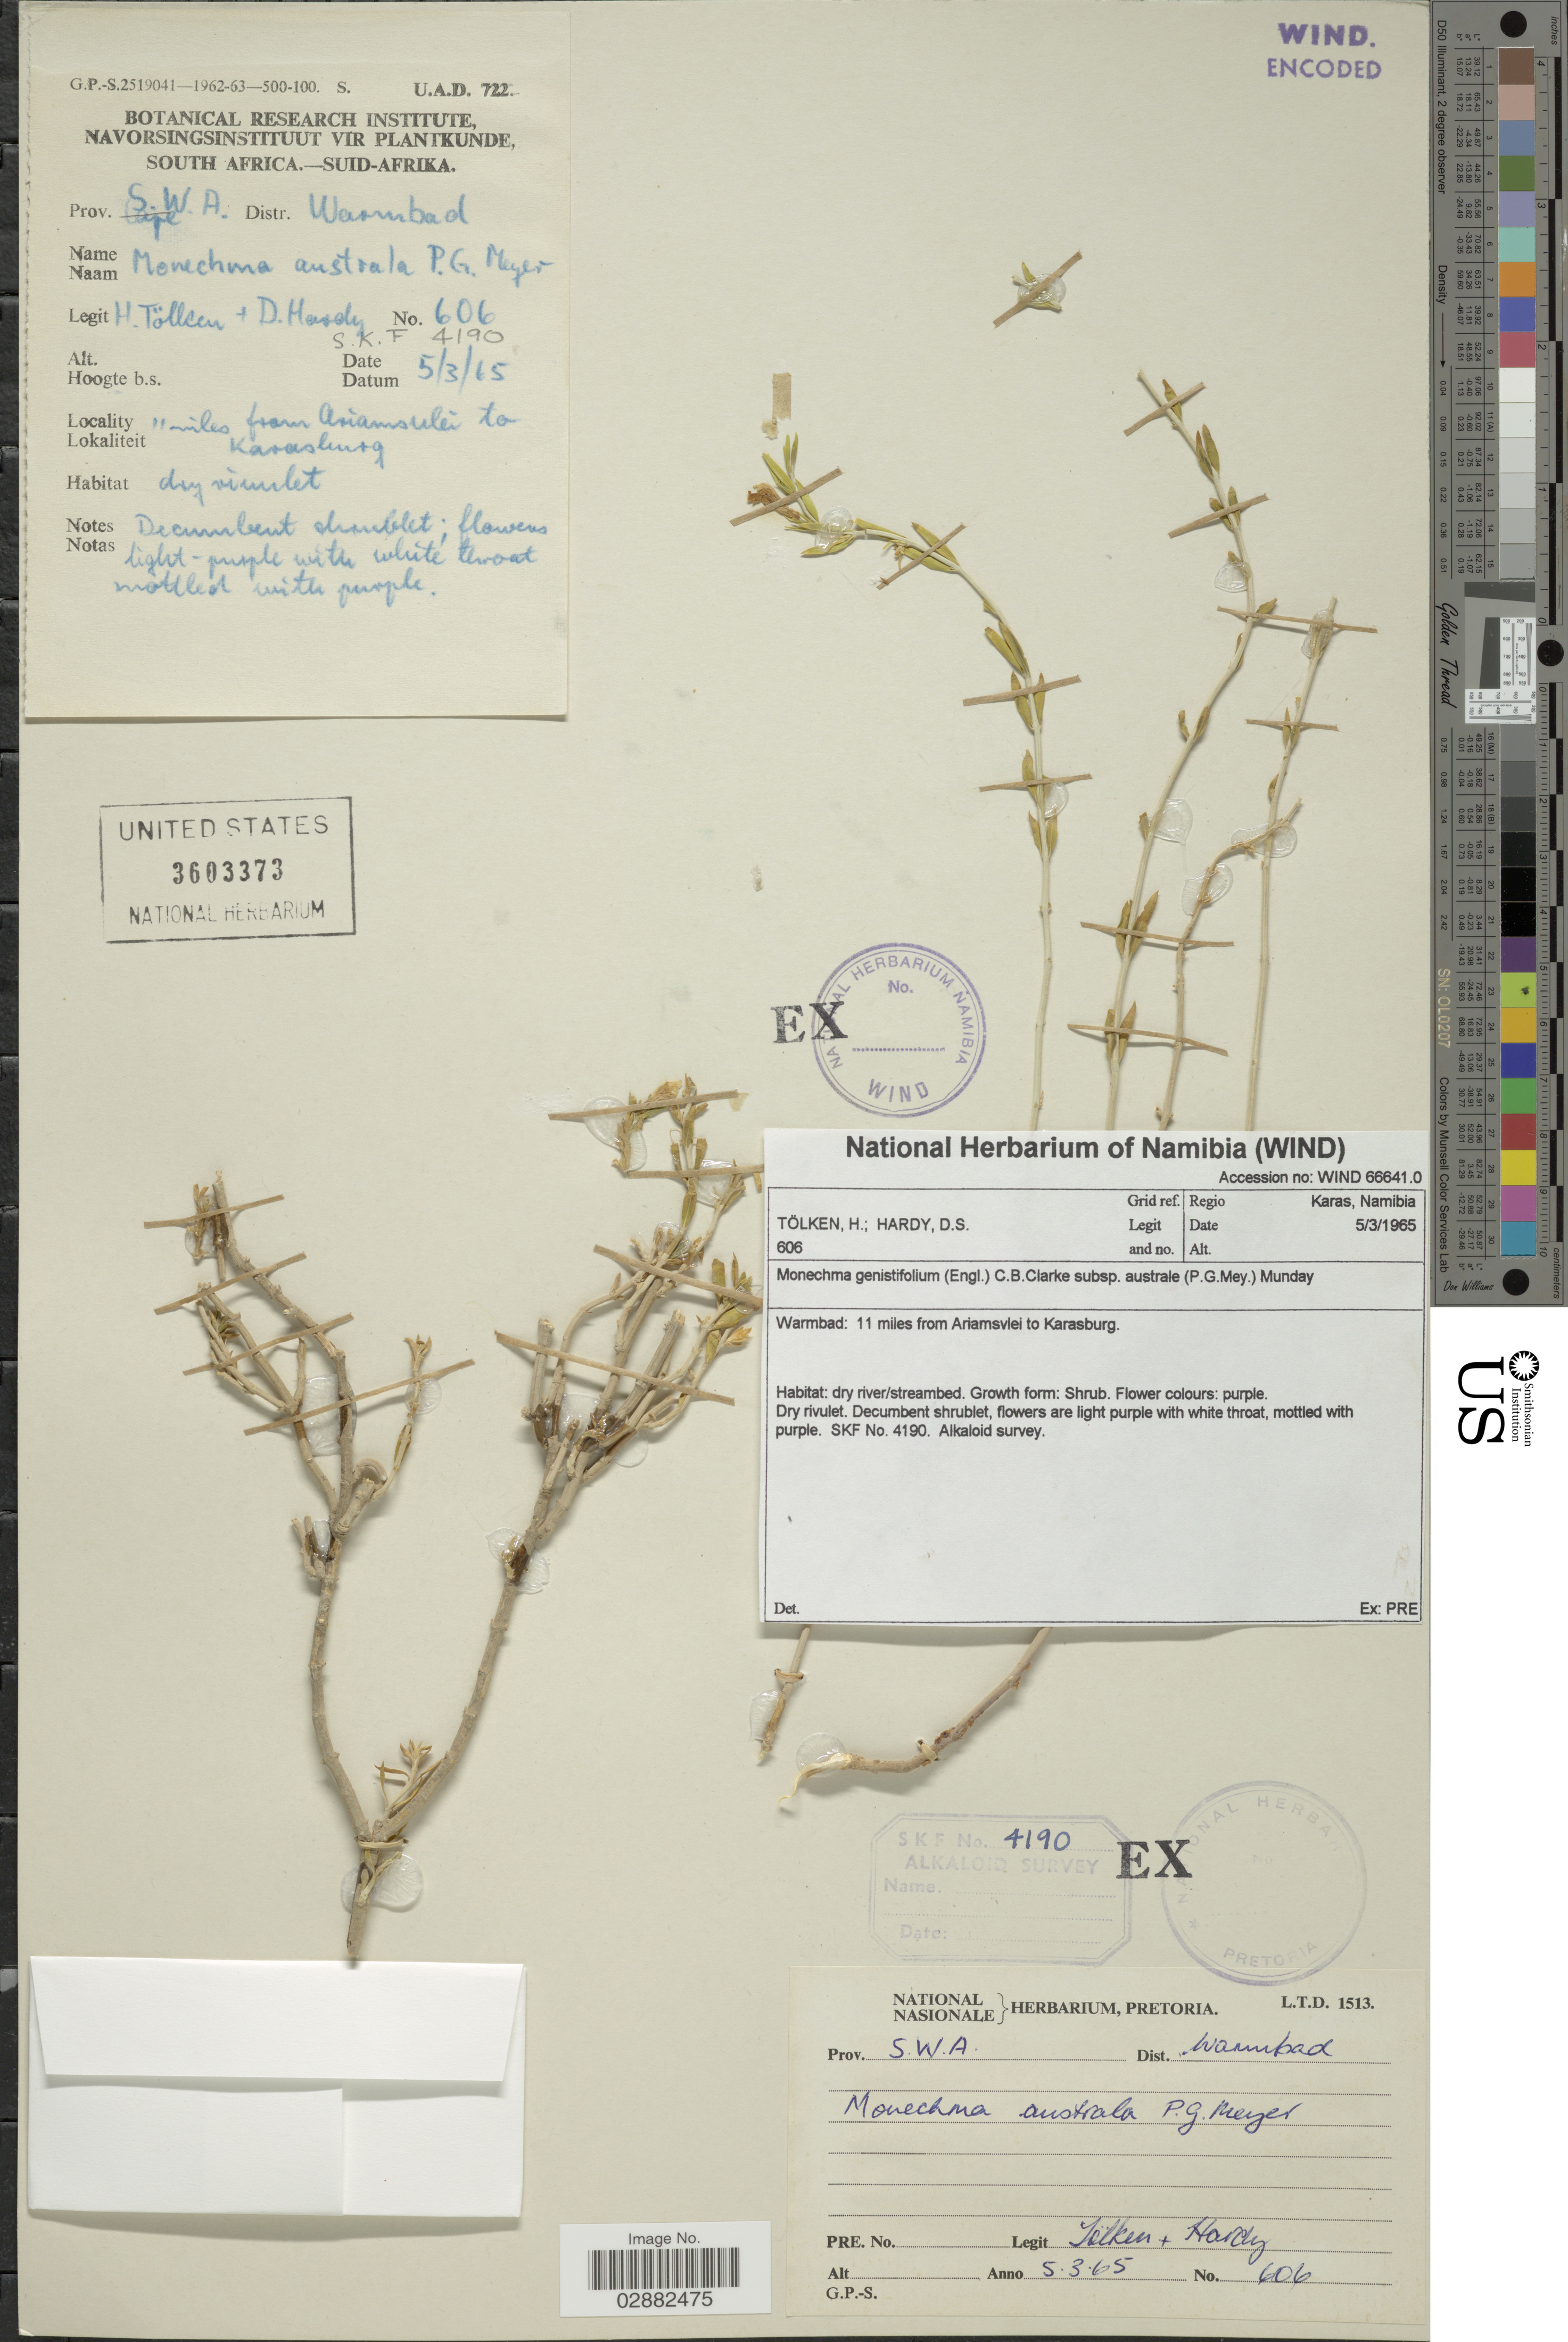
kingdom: Plantae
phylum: Tracheophyta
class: Magnoliopsida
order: Lamiales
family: Acanthaceae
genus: Justicia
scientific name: Justicia genistifolia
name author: Engl.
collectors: H. R. Tölken & D. Hardy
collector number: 606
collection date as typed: Transcribed d/m/y: 5/3/15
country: Namibia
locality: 11 miles from Asiamsvlei to Karasburg. Prov. S.W.A., Dist. Warmbad.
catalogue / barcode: US 3603373